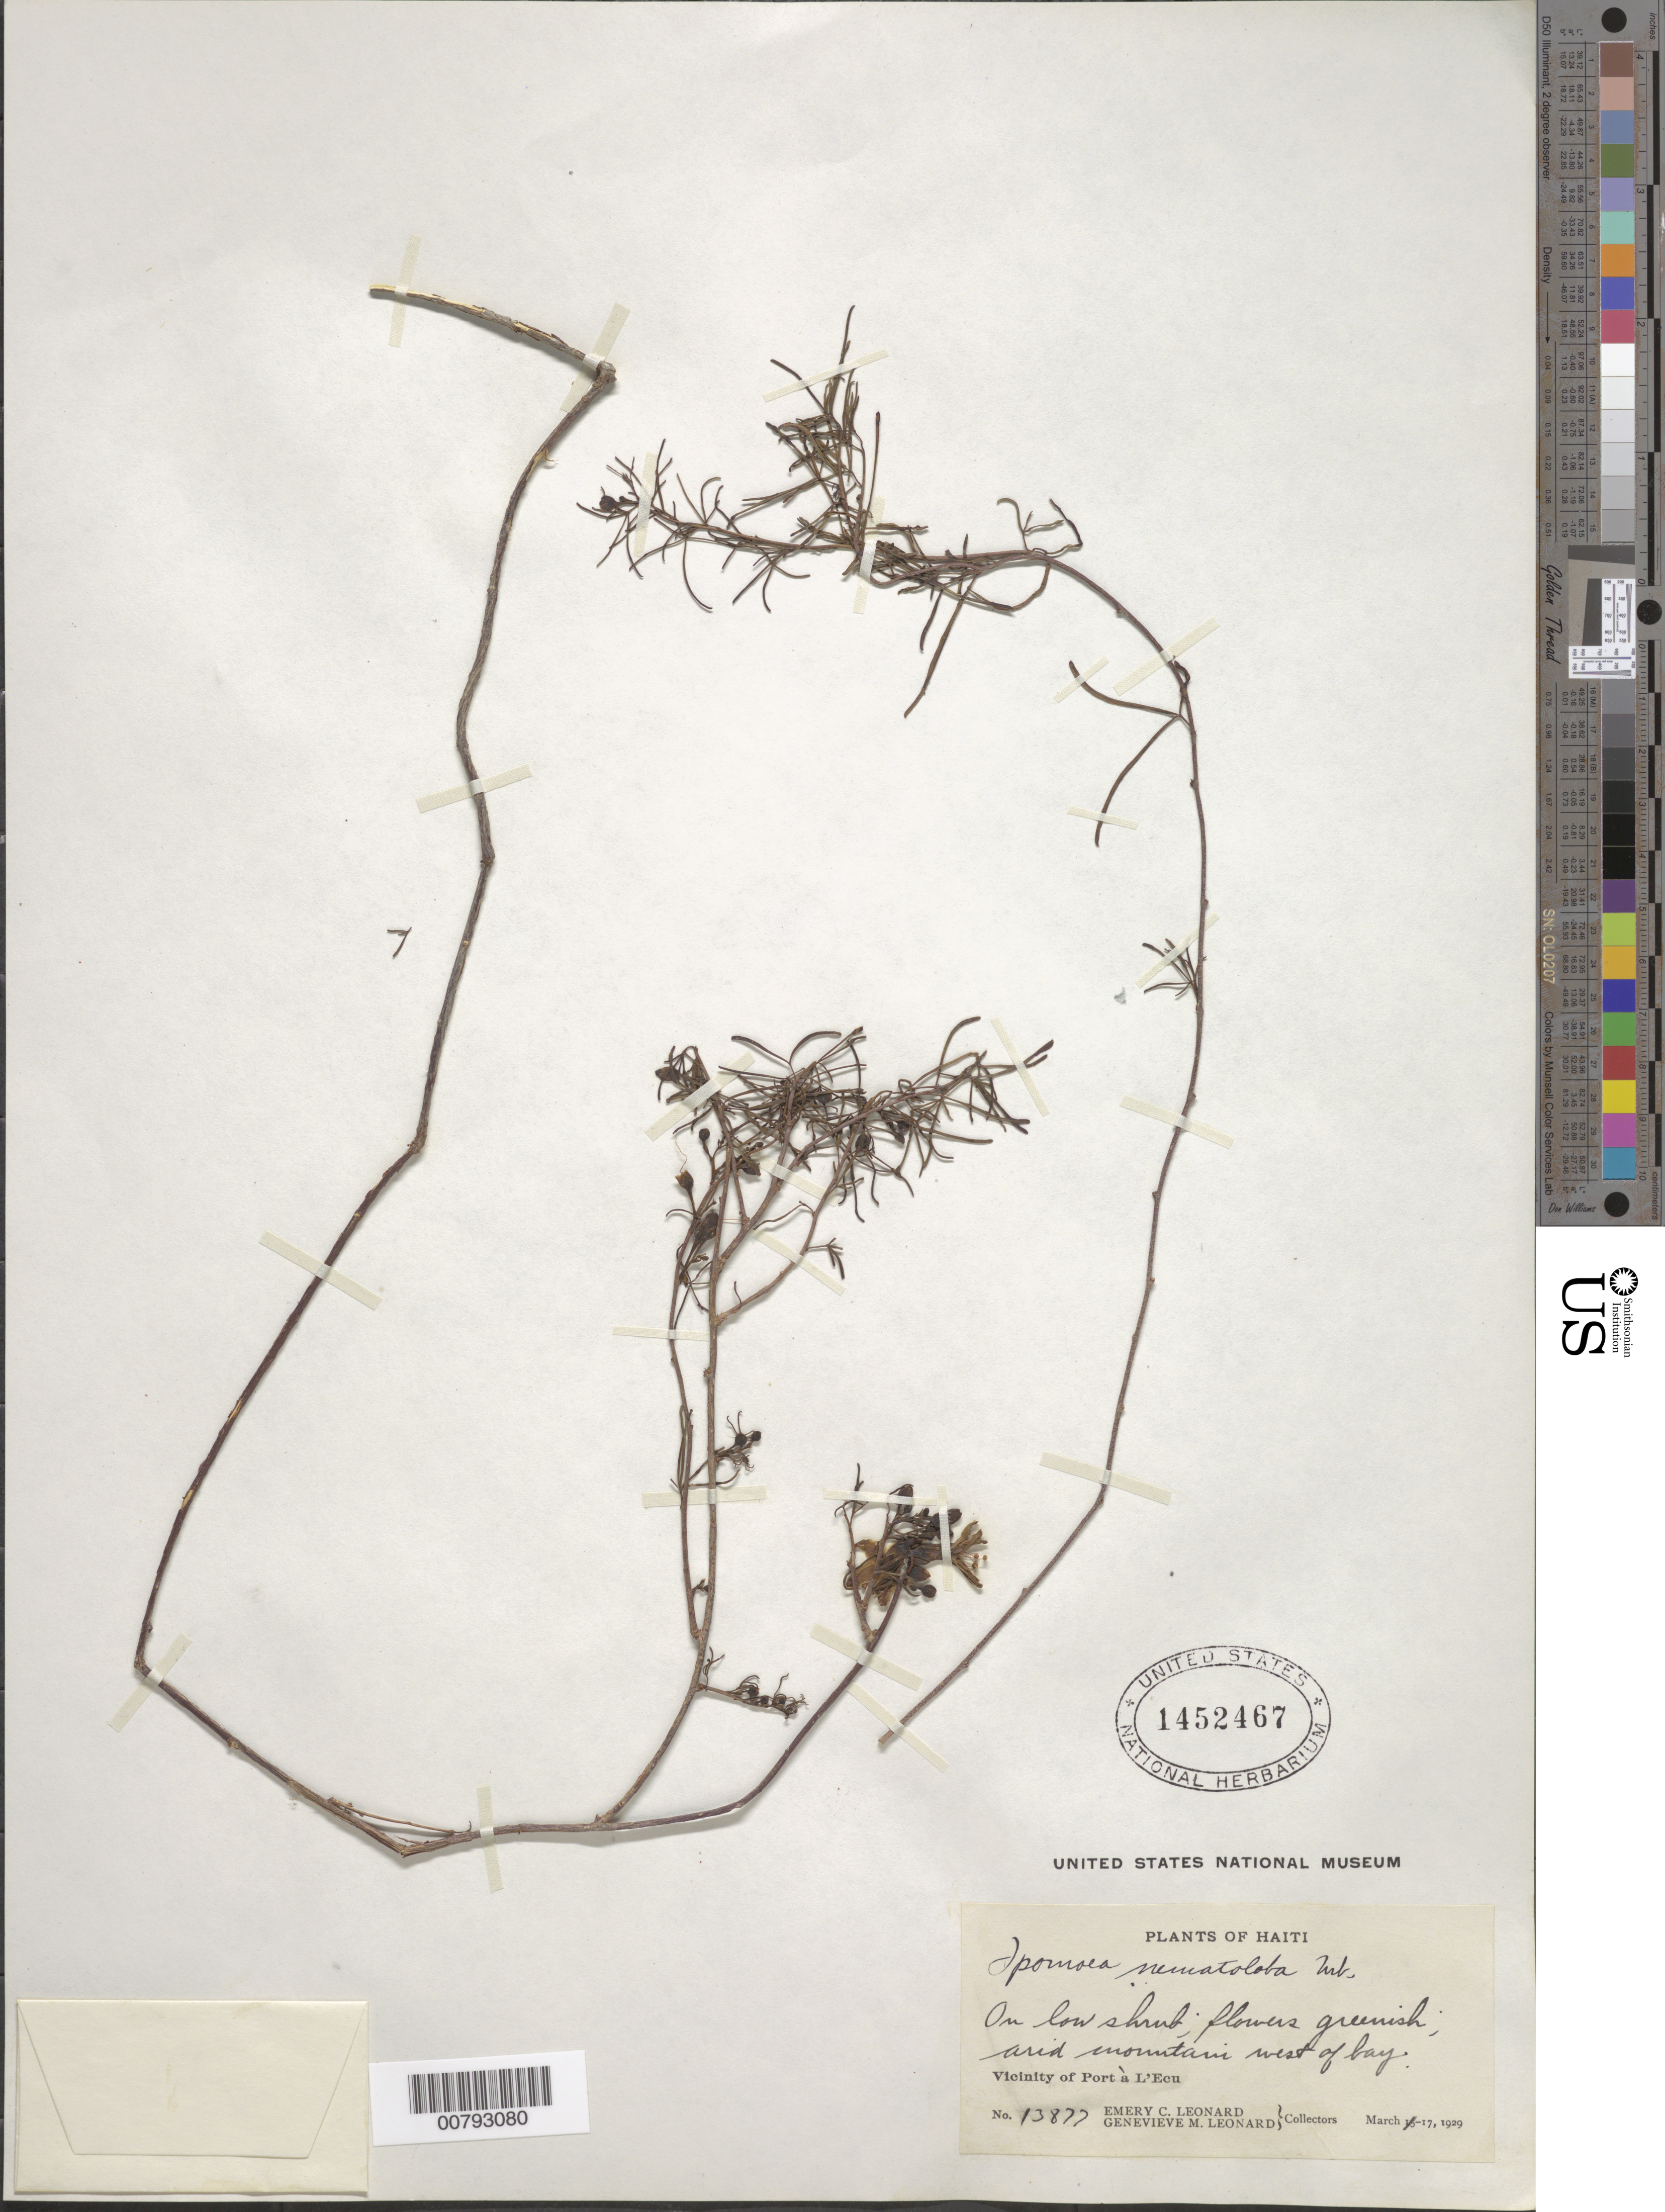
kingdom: Plantae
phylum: Tracheophyta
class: Magnoliopsida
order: Solanales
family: Convolvulaceae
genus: Ipomoea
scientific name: Ipomoea nematoloba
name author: Urb.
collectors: E. C. Leonard & G. M. Leonard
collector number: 13877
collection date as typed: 17 Mar 1929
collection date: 1929-03-17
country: Haiti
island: Hispaniola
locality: Vicinity of Port à L'Ecu, west of bay.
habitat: Arid mountain.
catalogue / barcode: US 1452467